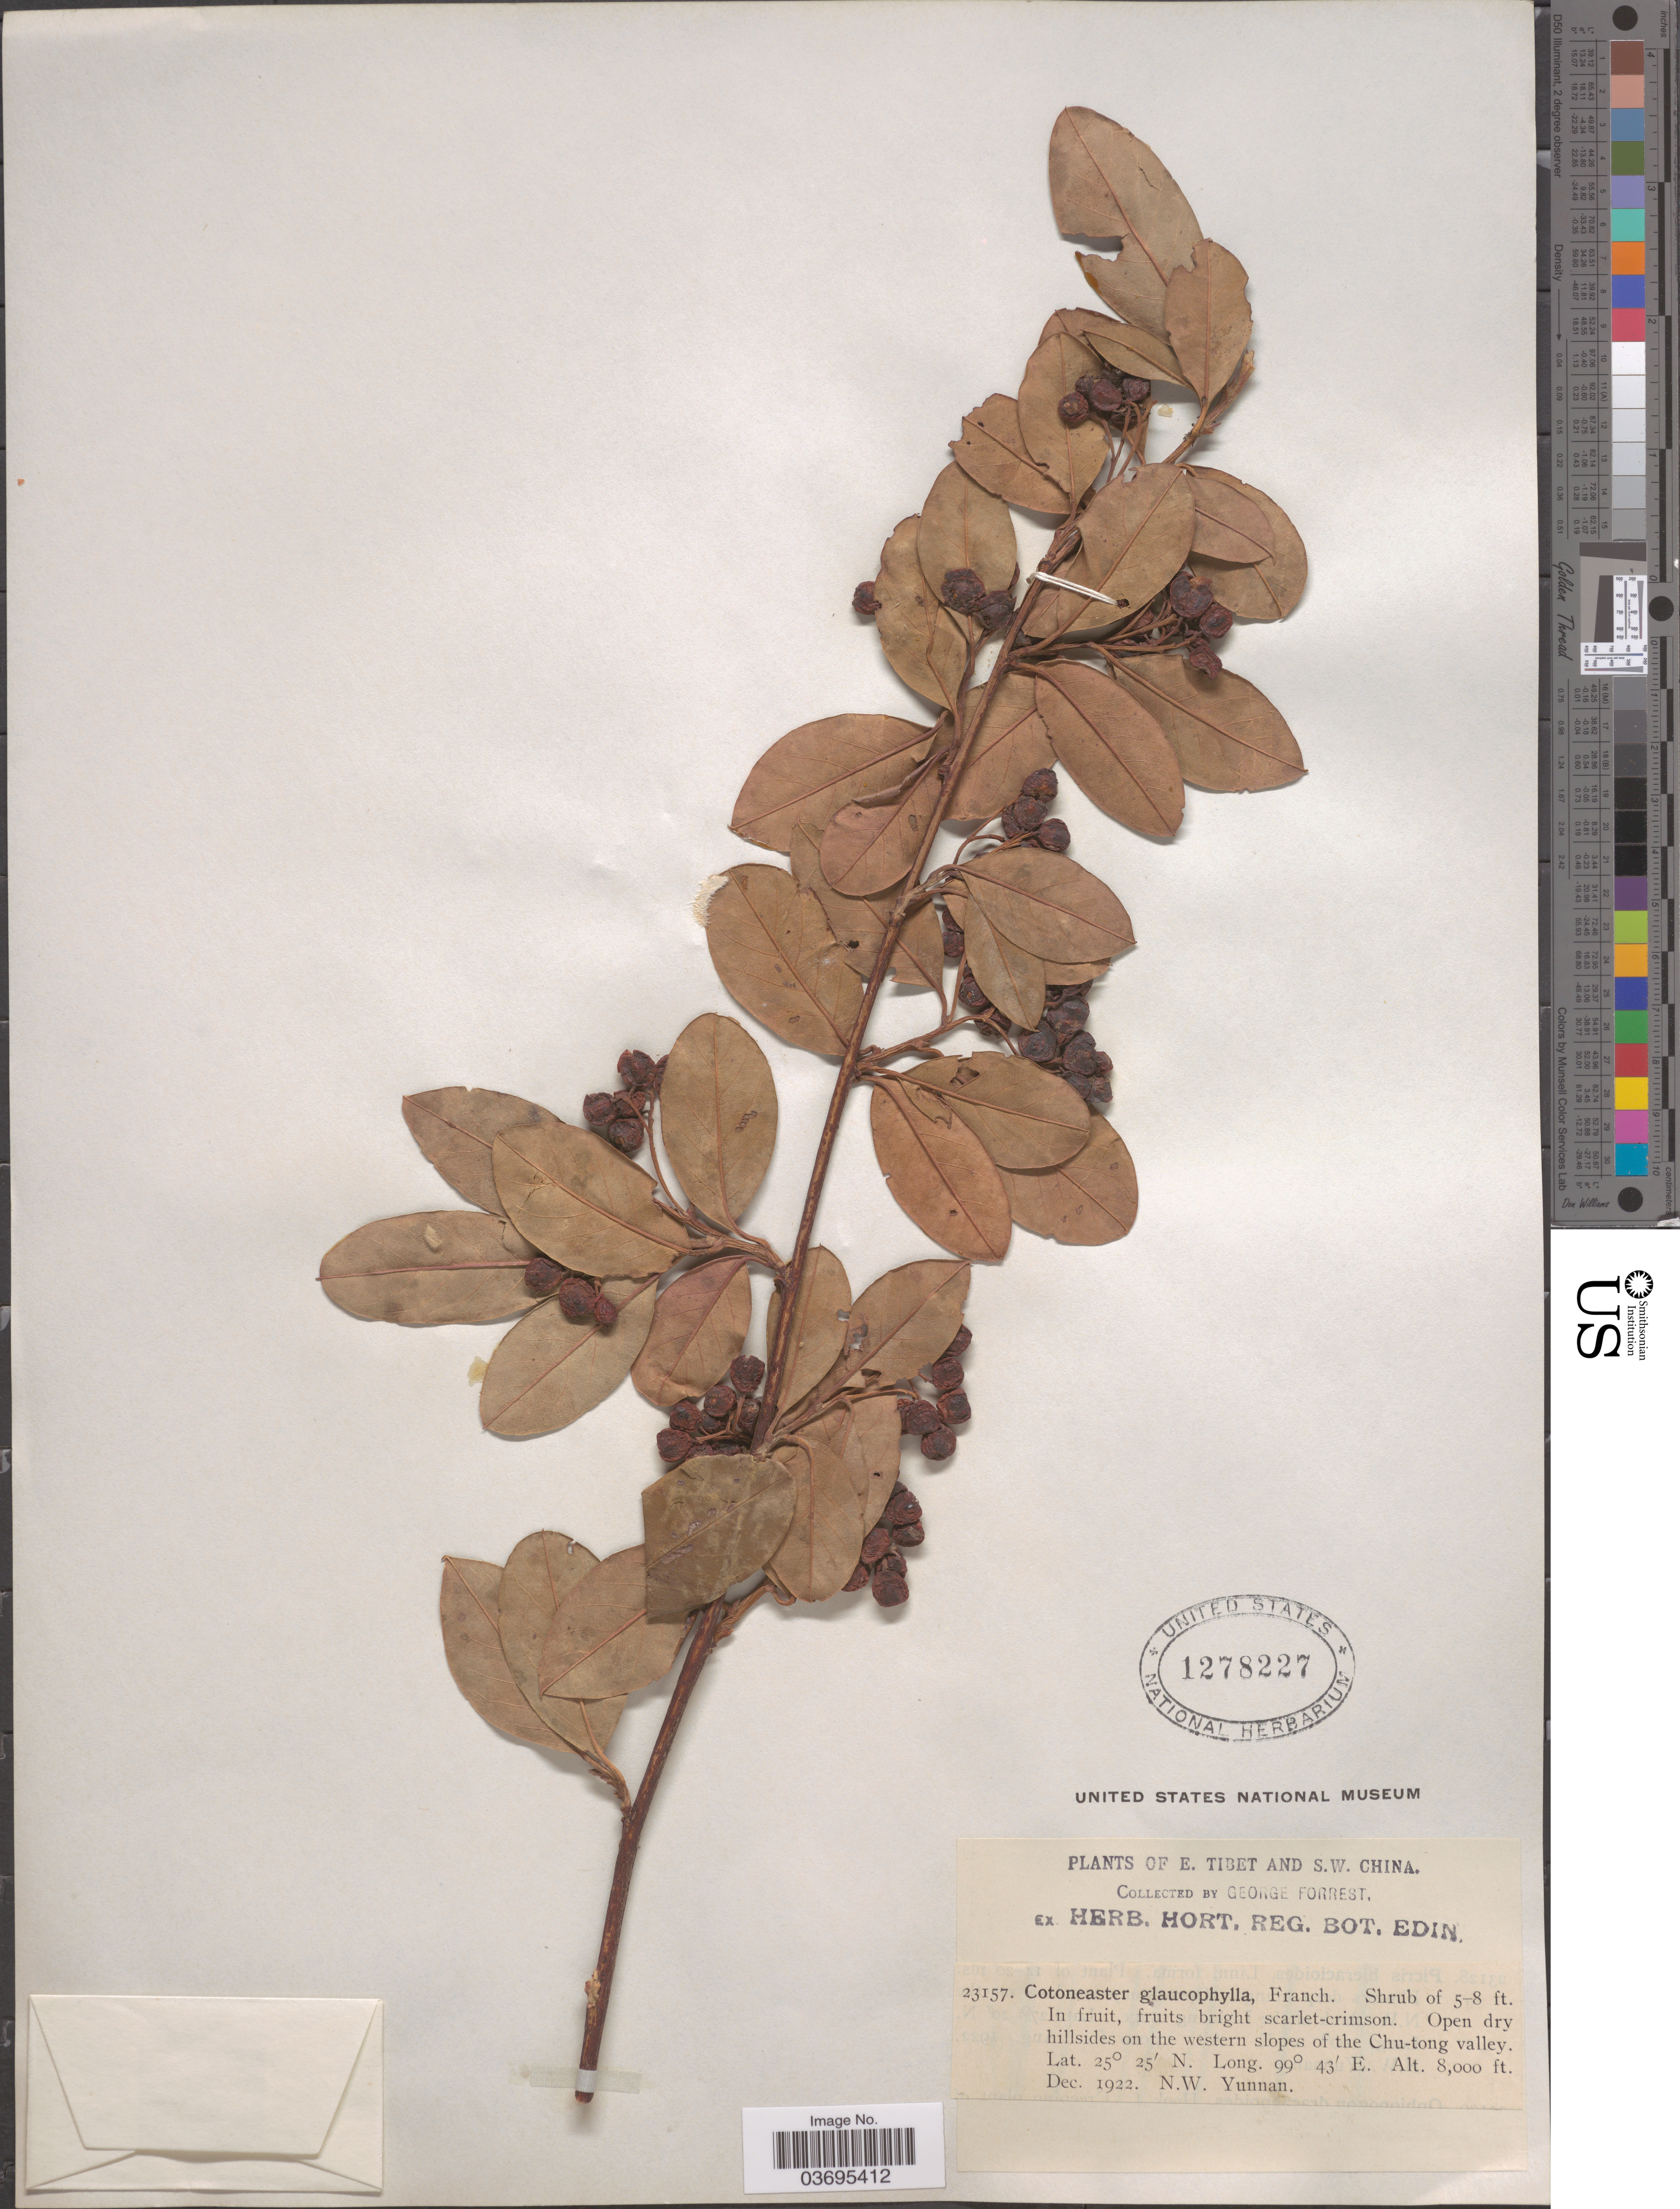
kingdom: Plantae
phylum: Tracheophyta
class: Magnoliopsida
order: Rosales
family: Rosaceae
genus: Cotoneaster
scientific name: Cotoneaster glaucophyllus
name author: Franch.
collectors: G. Forrest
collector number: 23157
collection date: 1922-12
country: China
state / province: Yunnan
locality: Open dry hillsides on the western slopes of the Chu-tong valley. N.W. Yunnan.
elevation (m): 2438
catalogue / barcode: US 1278227